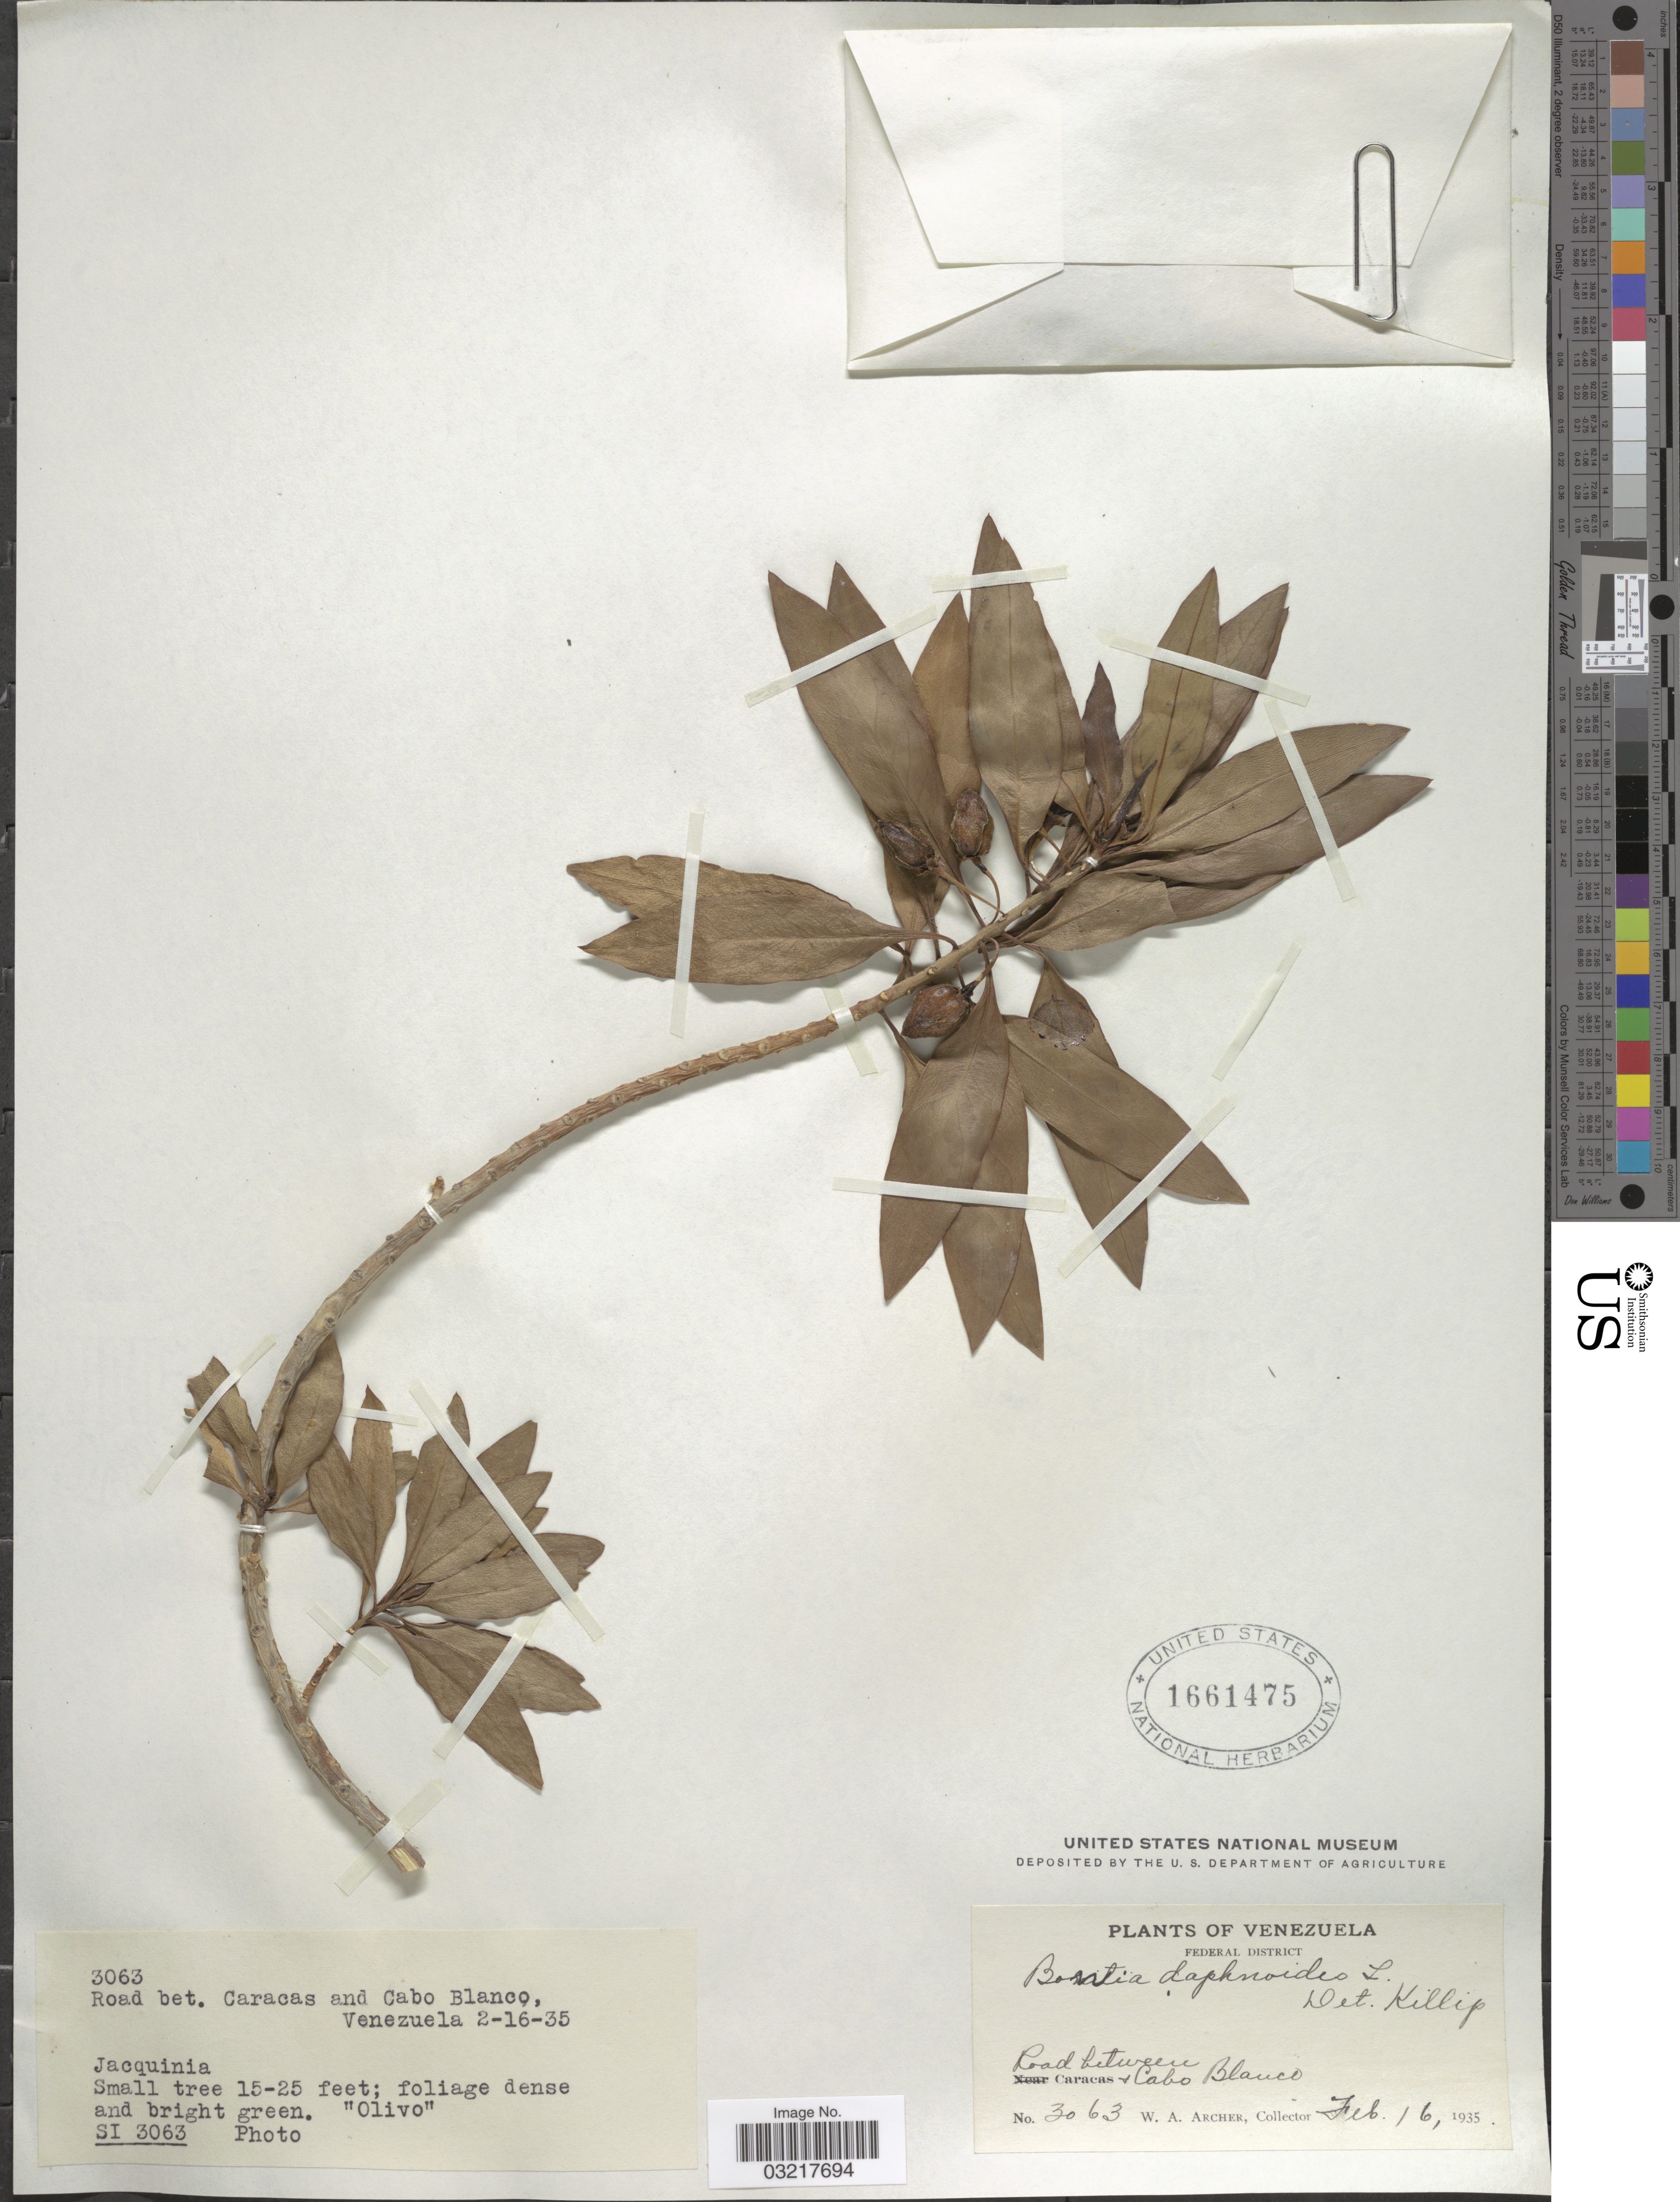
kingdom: Plantae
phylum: Tracheophyta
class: Magnoliopsida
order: Lamiales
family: Scrophulariaceae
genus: Bontia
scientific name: Bontia daphnoides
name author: L.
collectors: W. Archer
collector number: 3063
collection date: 1935-02-16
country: Venezuela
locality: Federal District. Road between Caracas & Cabo Blanco.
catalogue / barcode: US 1661475